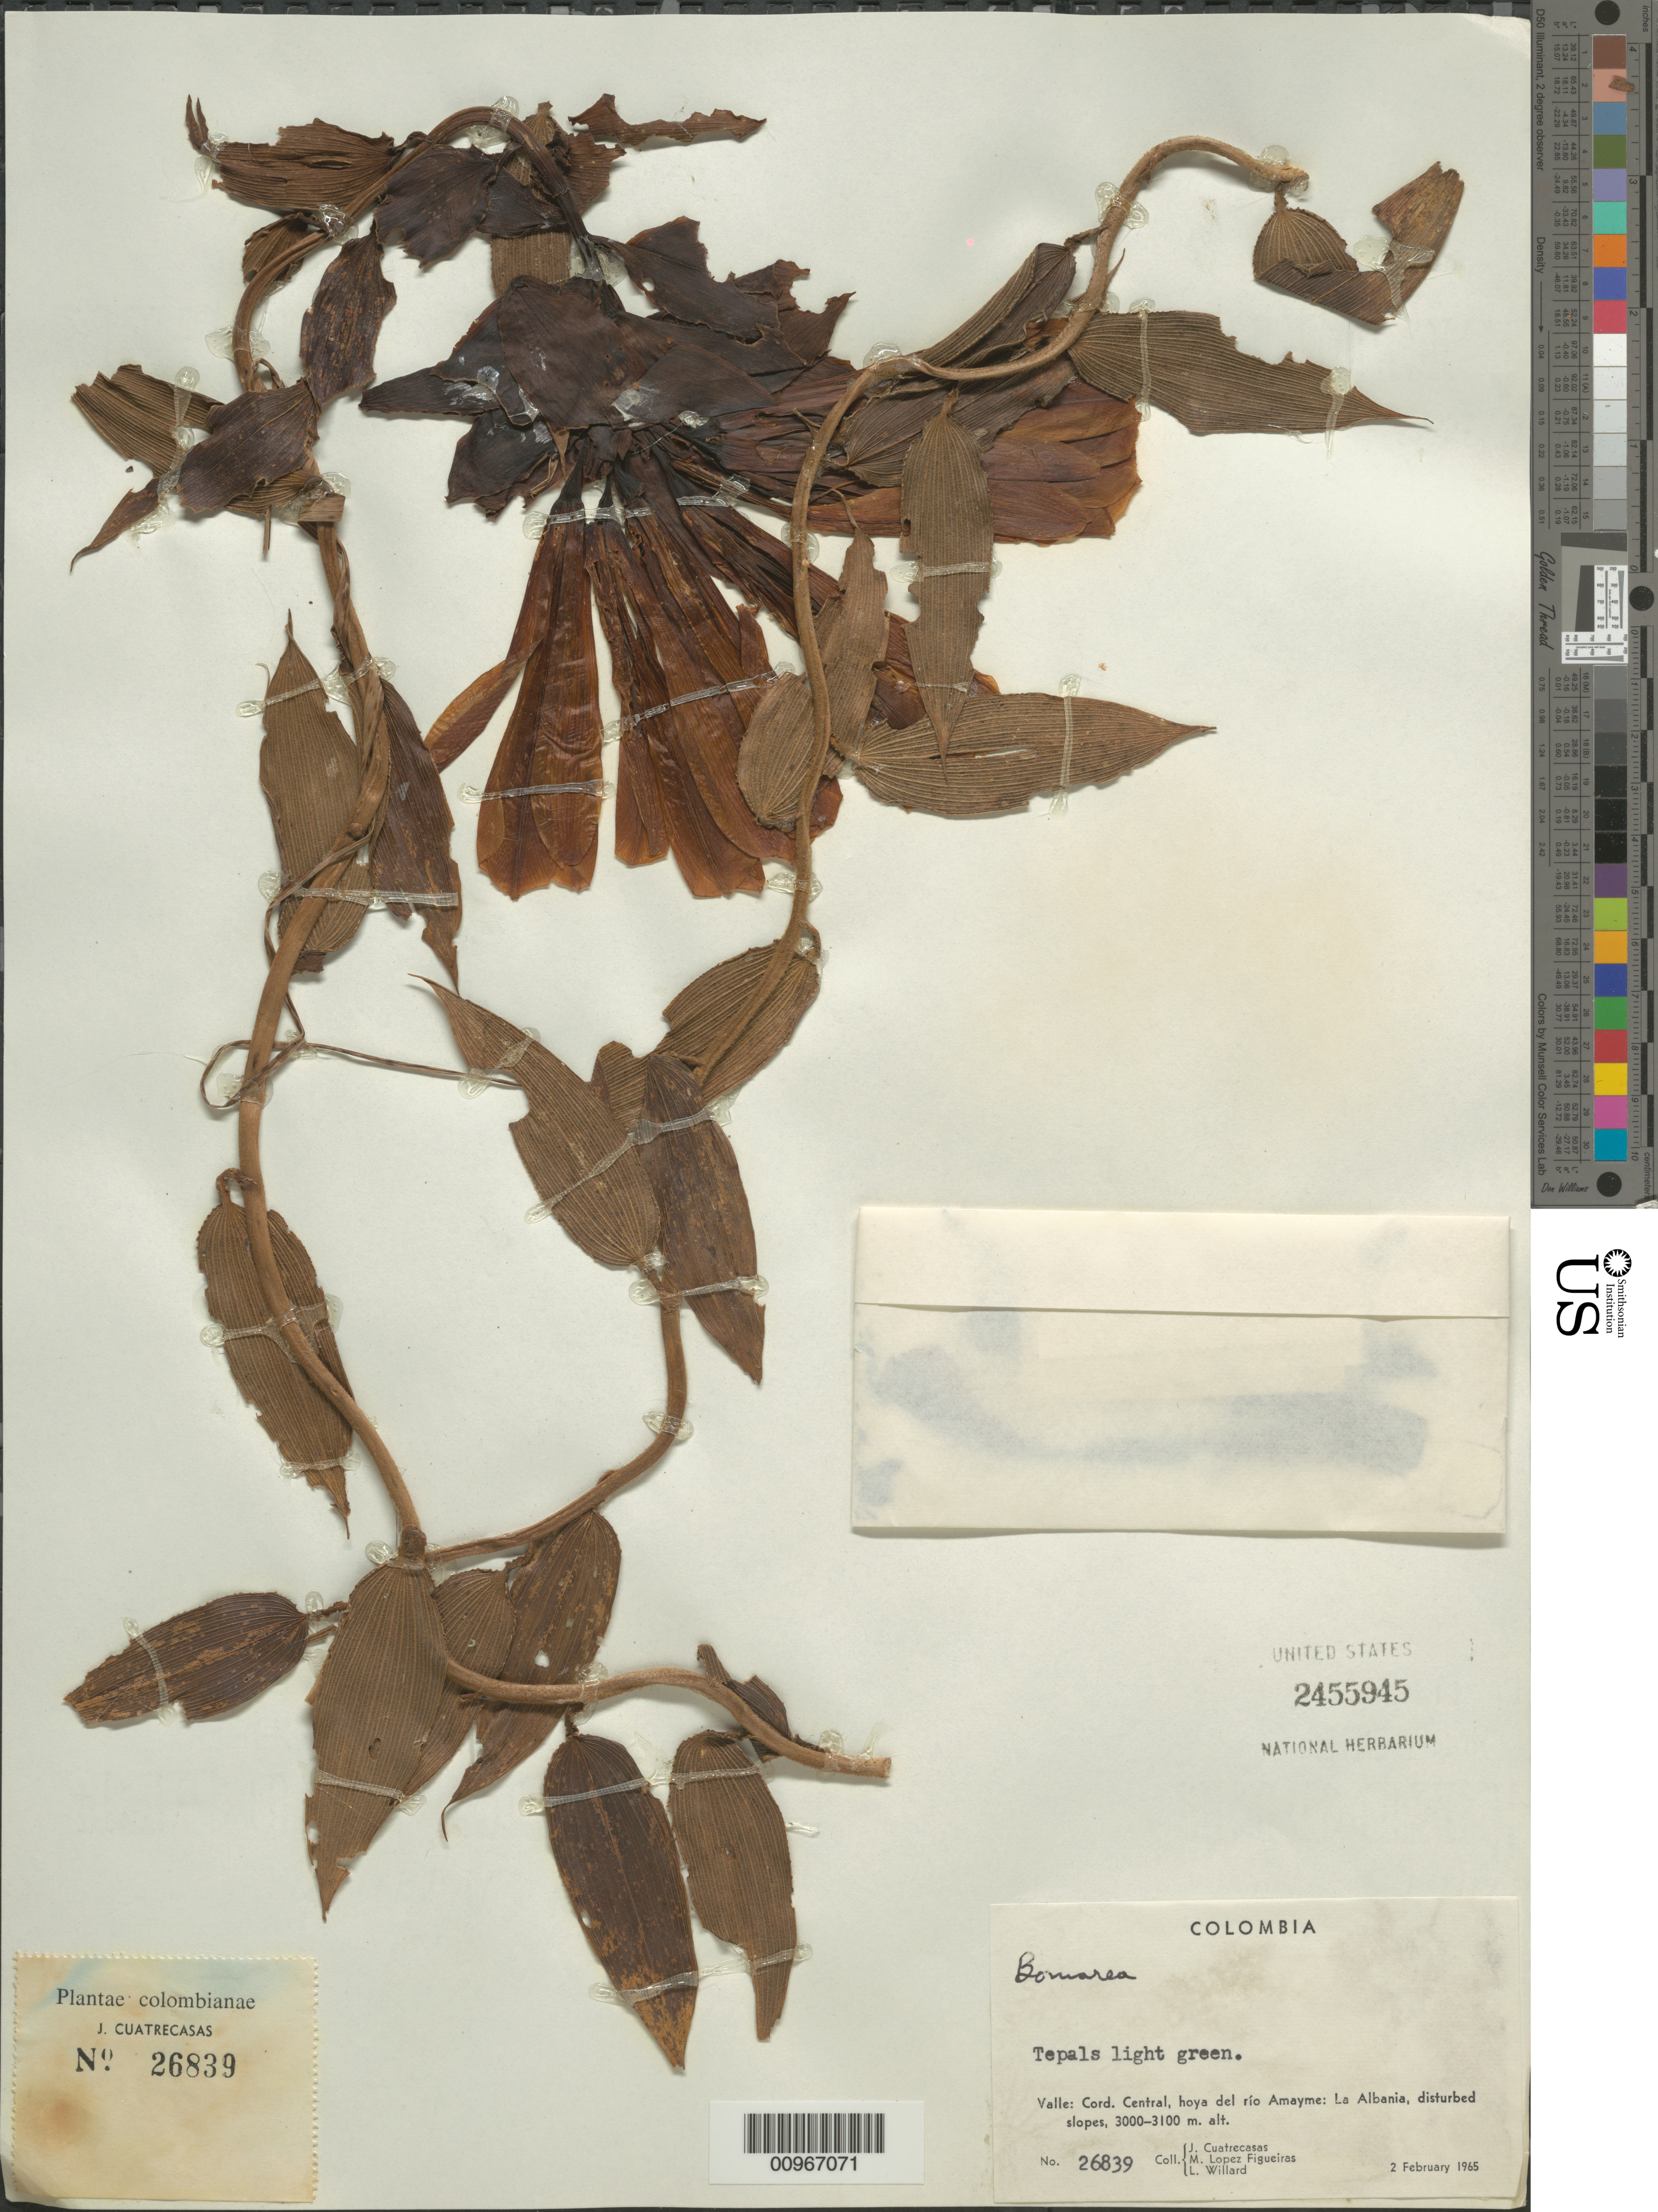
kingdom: Plantae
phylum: Tracheophyta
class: Liliopsida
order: Liliales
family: Alstroemeriaceae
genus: Bomarea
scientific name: Bomarea sp.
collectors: J. Cuatrecasas, M. López Figueiras & L. Willard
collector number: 26839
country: Colombia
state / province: Valle del Cauca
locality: Hoya del Rio Amayme, La Albania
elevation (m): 3000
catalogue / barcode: US 2455945